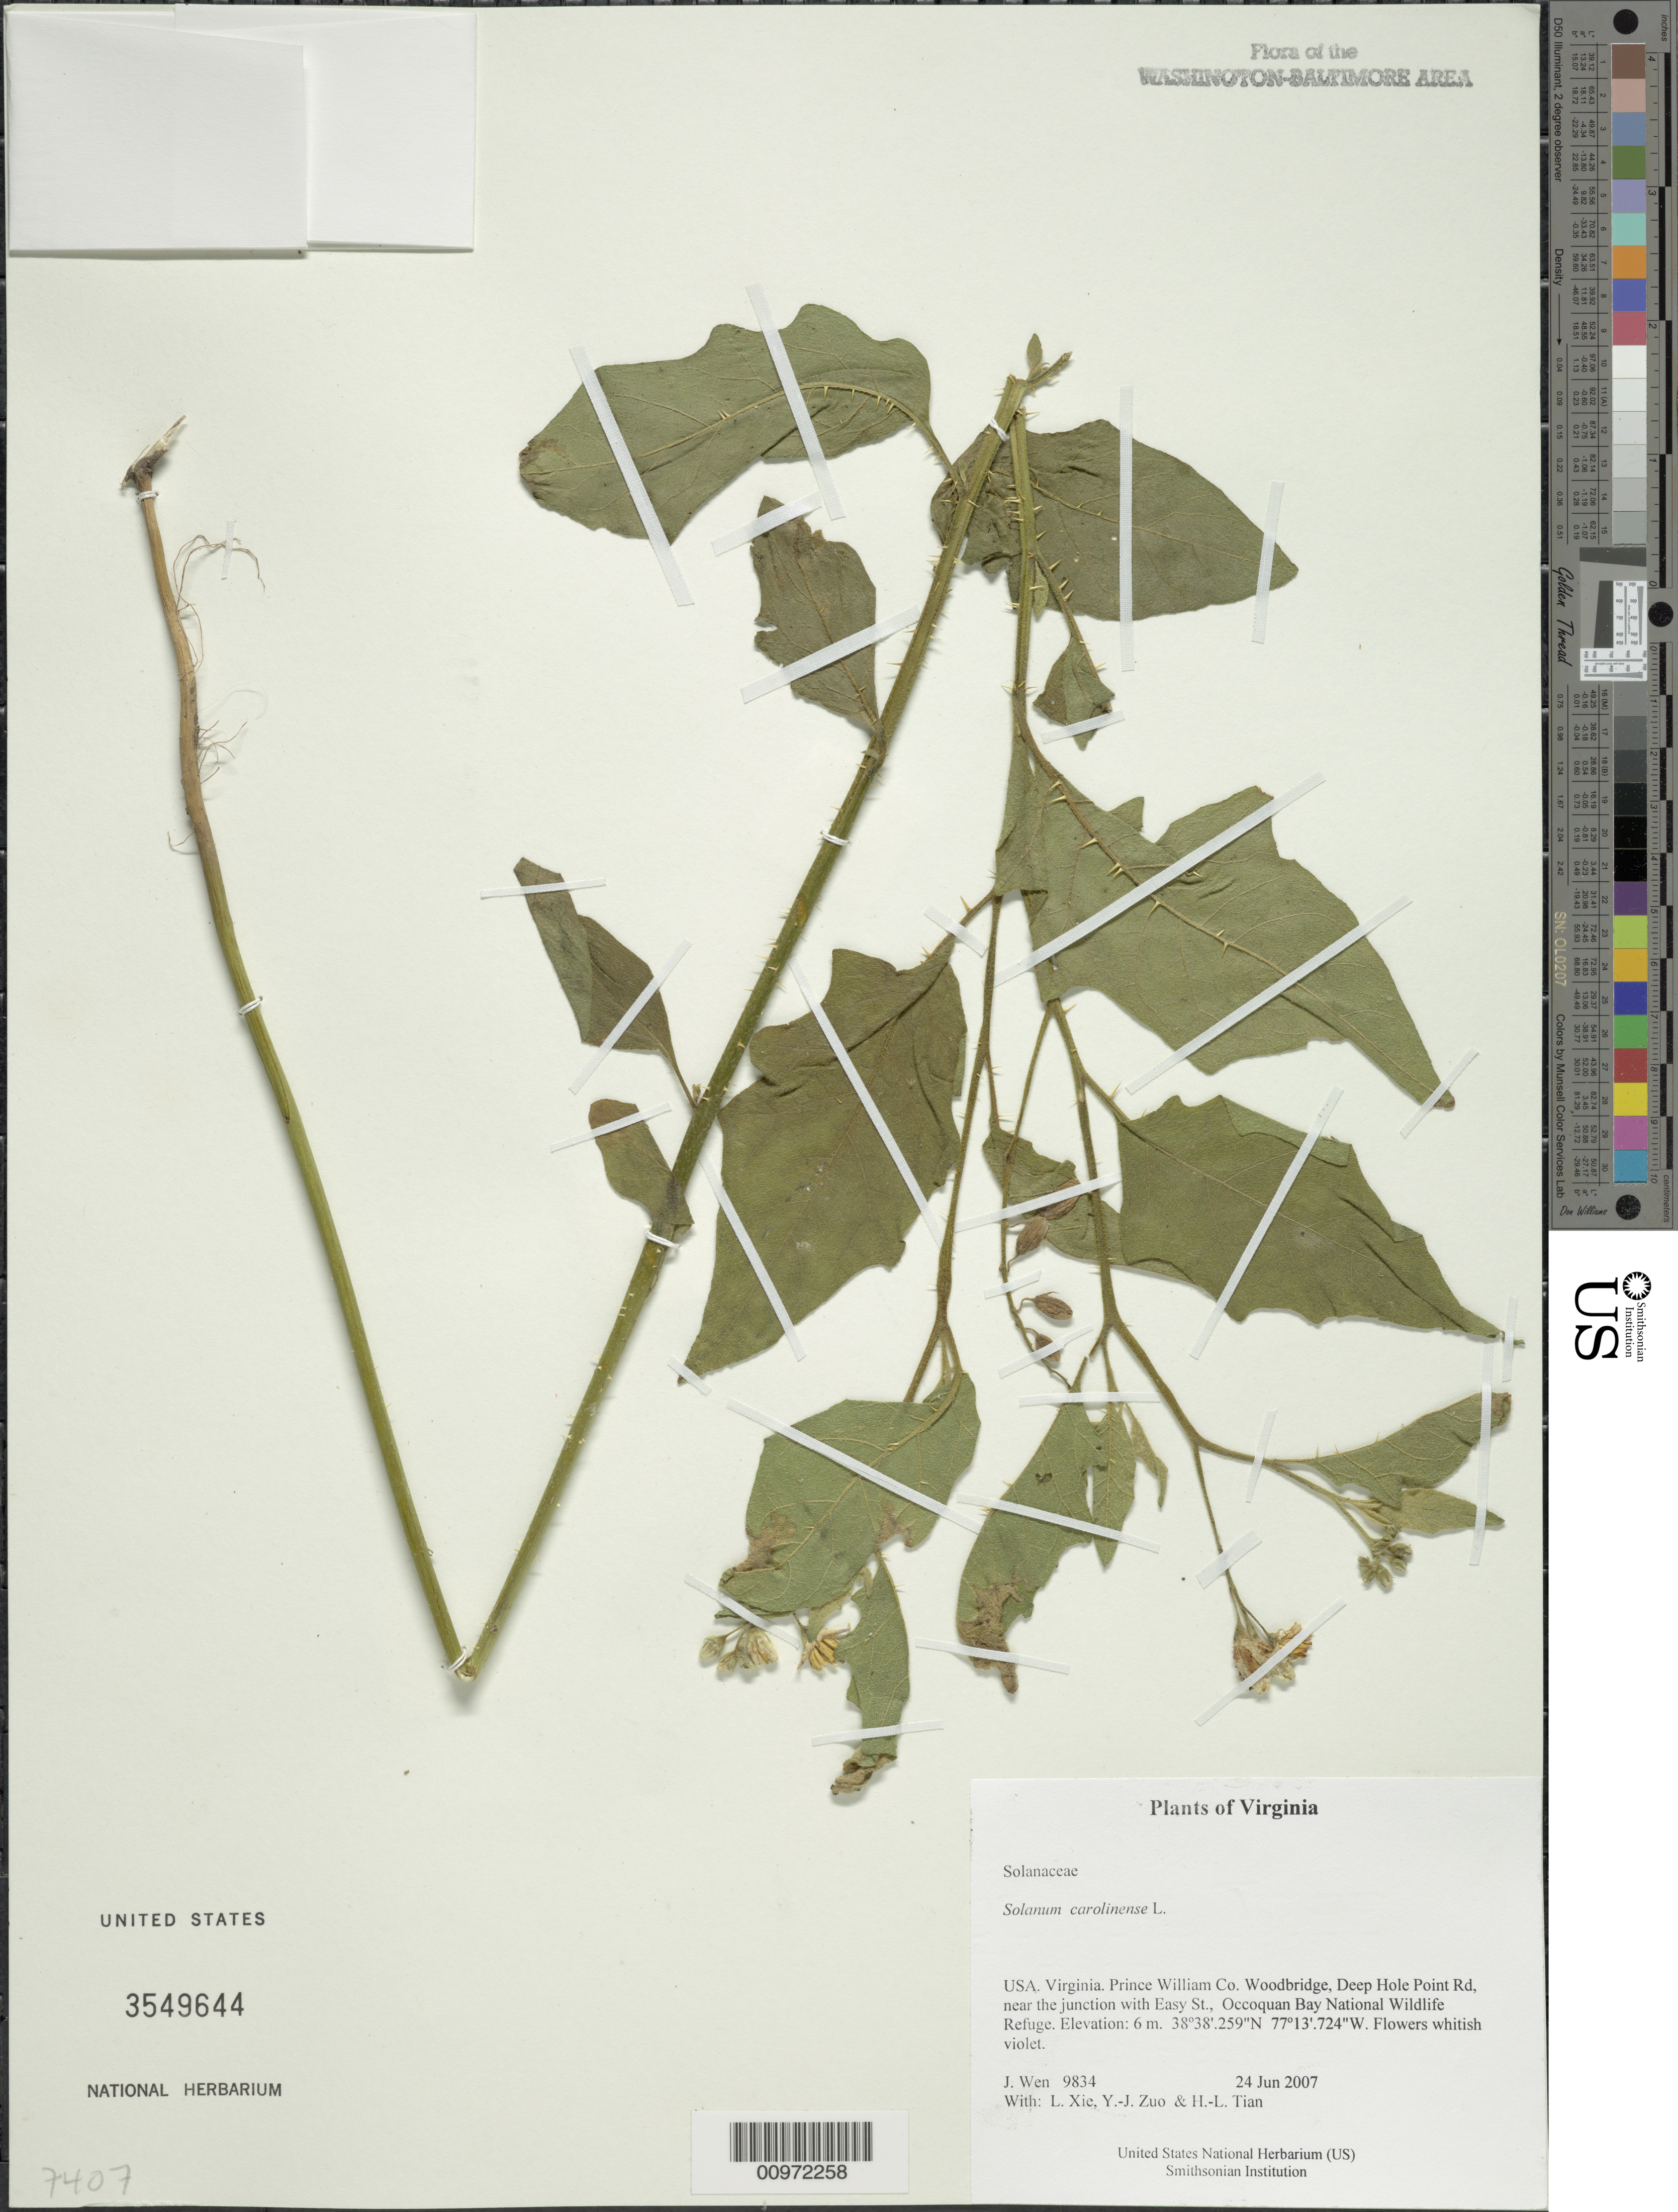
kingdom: Plantae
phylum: Tracheophyta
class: Magnoliopsida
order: Solanales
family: Solanaceae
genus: Solanum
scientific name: Solanum carolinense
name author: L.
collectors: J. Wen, L. Xie, Y. Zuo & H. Tian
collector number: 9834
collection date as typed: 24 Jun 2007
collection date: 2007-06-24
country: United States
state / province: Virginia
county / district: Prince William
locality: Woodbridge, Deep Hole Point Rd., near the junction with Easy Street, Occoquan Bay National Wildlife Refuge, near the bay.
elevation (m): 7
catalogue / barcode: US 3549644